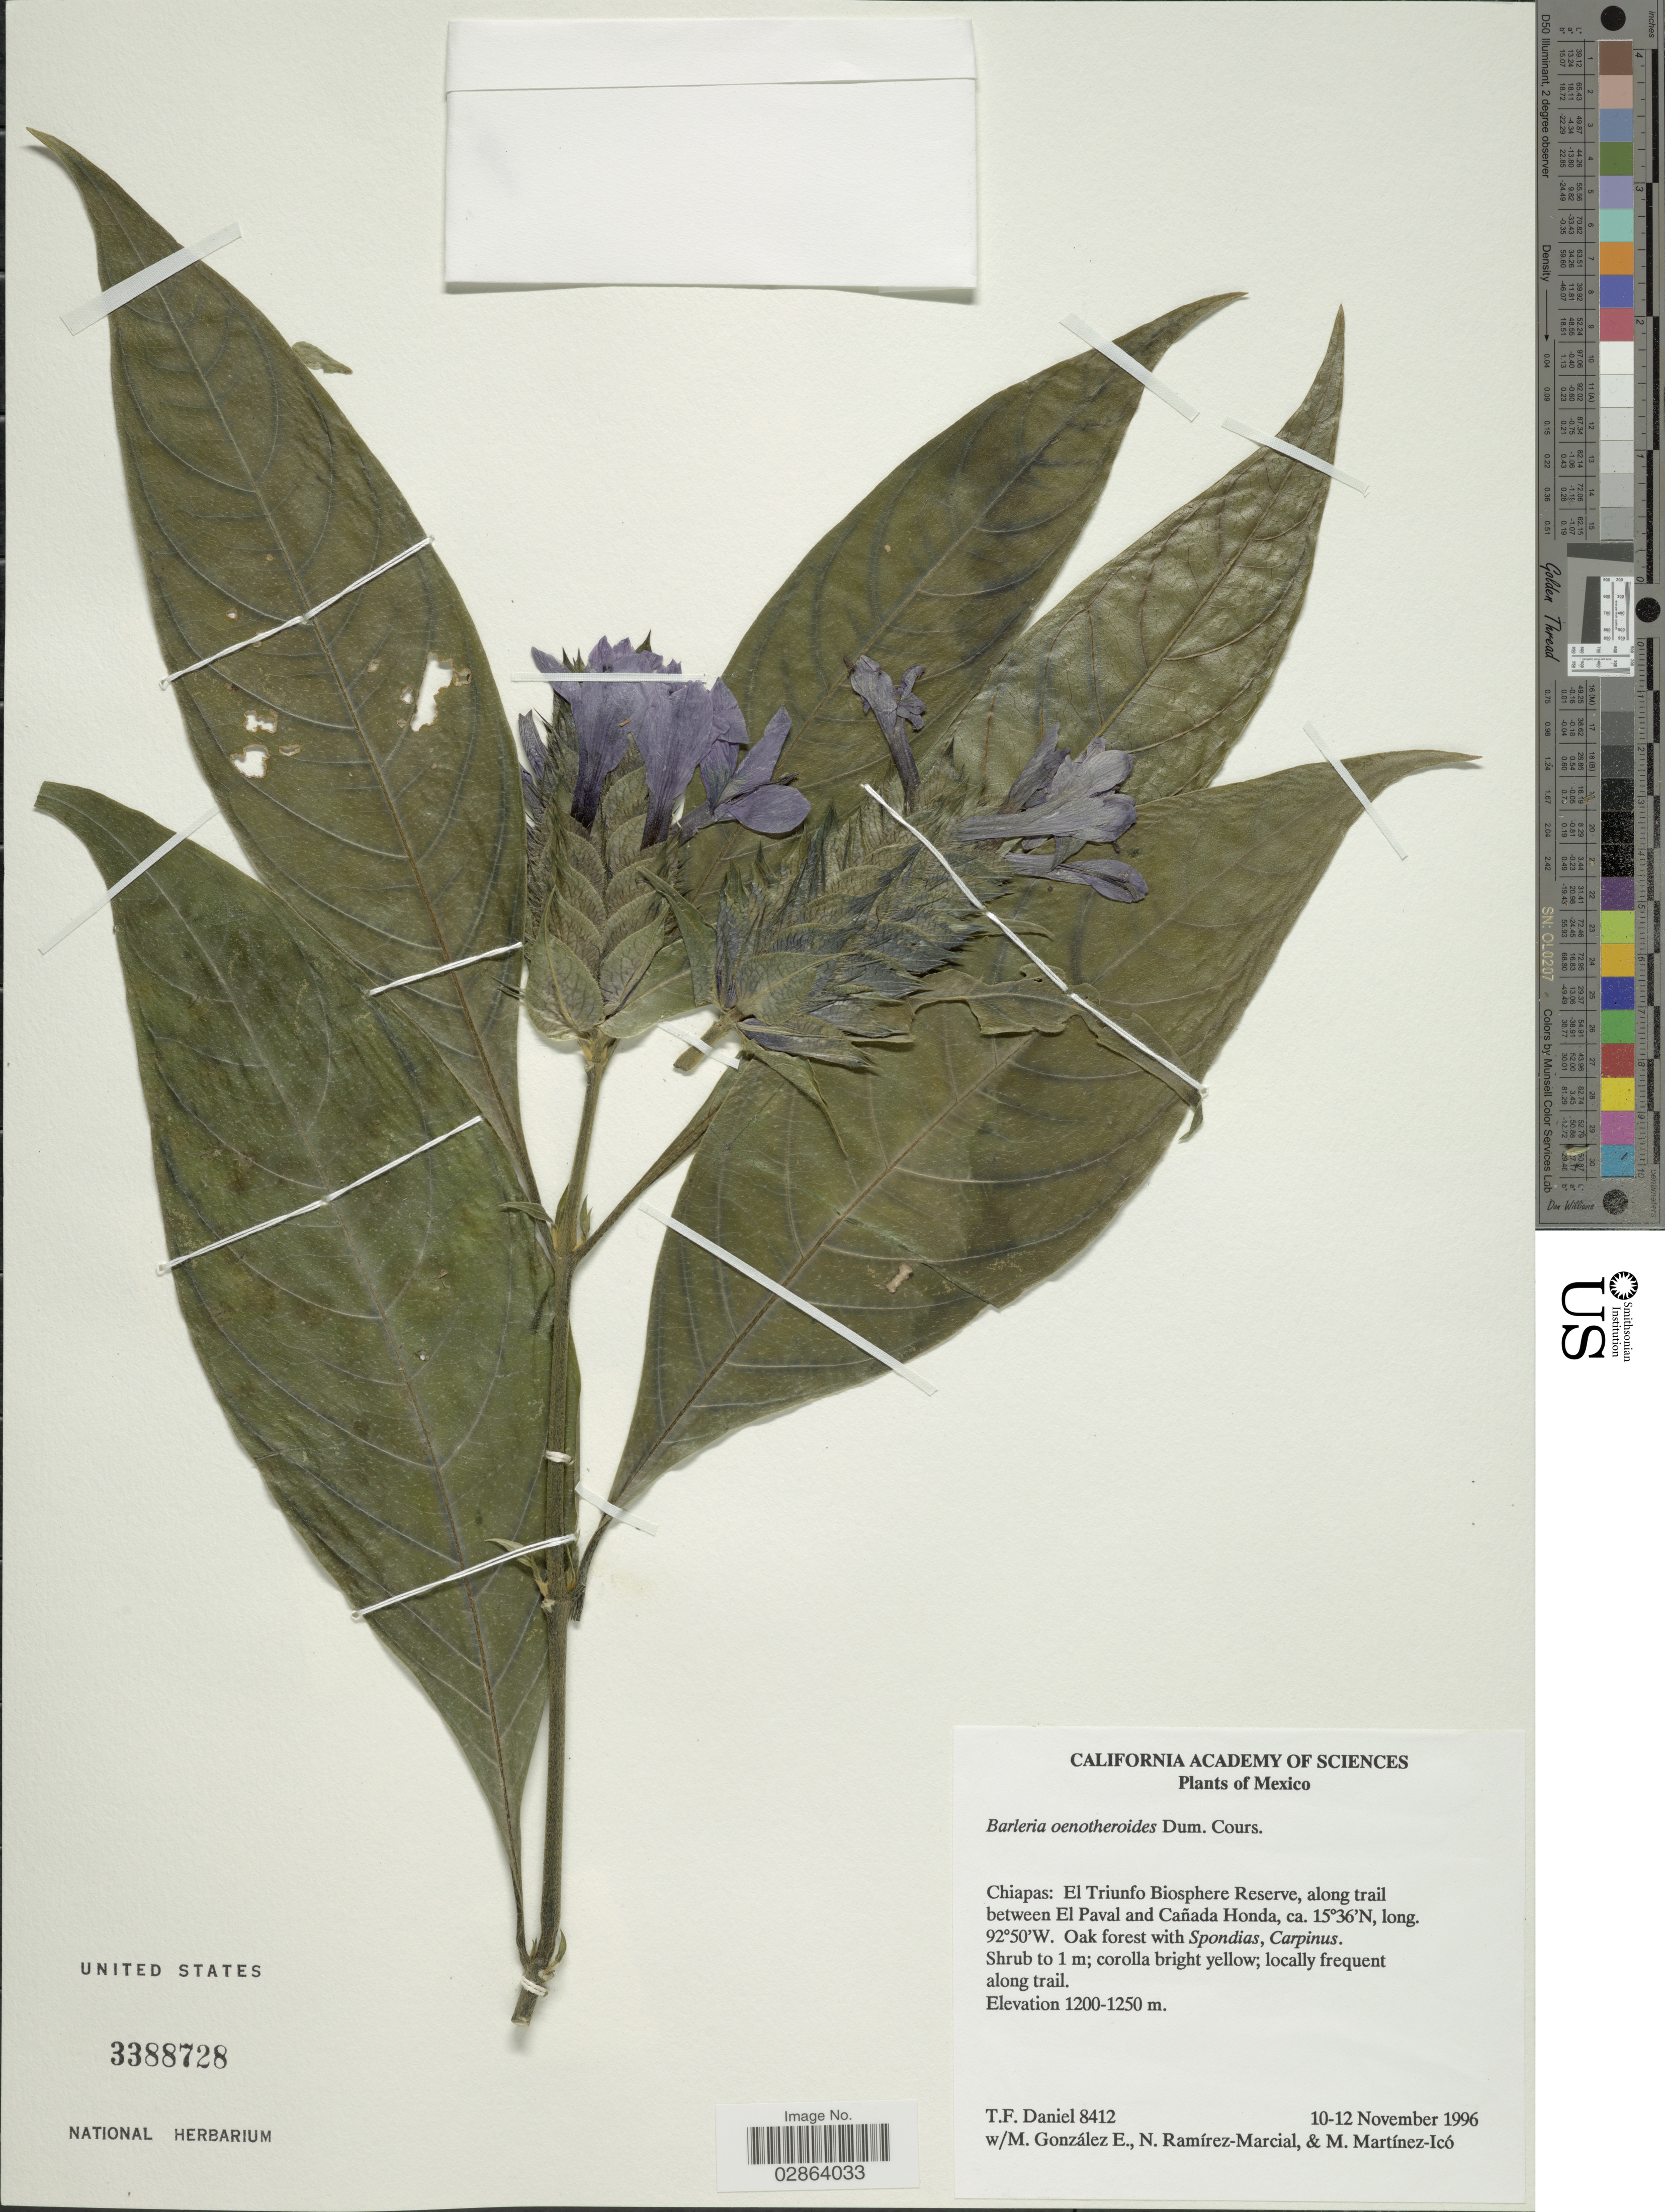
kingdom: Plantae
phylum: Tracheophyta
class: Magnoliopsida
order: Lamiales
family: Acanthaceae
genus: Barleria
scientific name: Barleria oenotheroides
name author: Dum. Cours.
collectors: T. F. Daniel, M. González, N. Ramírez & M. Martinez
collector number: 8412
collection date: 1996-11-10/1996-11-12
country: Mexico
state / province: Chiapas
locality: Chiapas: El Triunfo Biosphere Reserve, along trail between El Paval and Cañada Honda.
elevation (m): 1200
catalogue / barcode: US 3388728